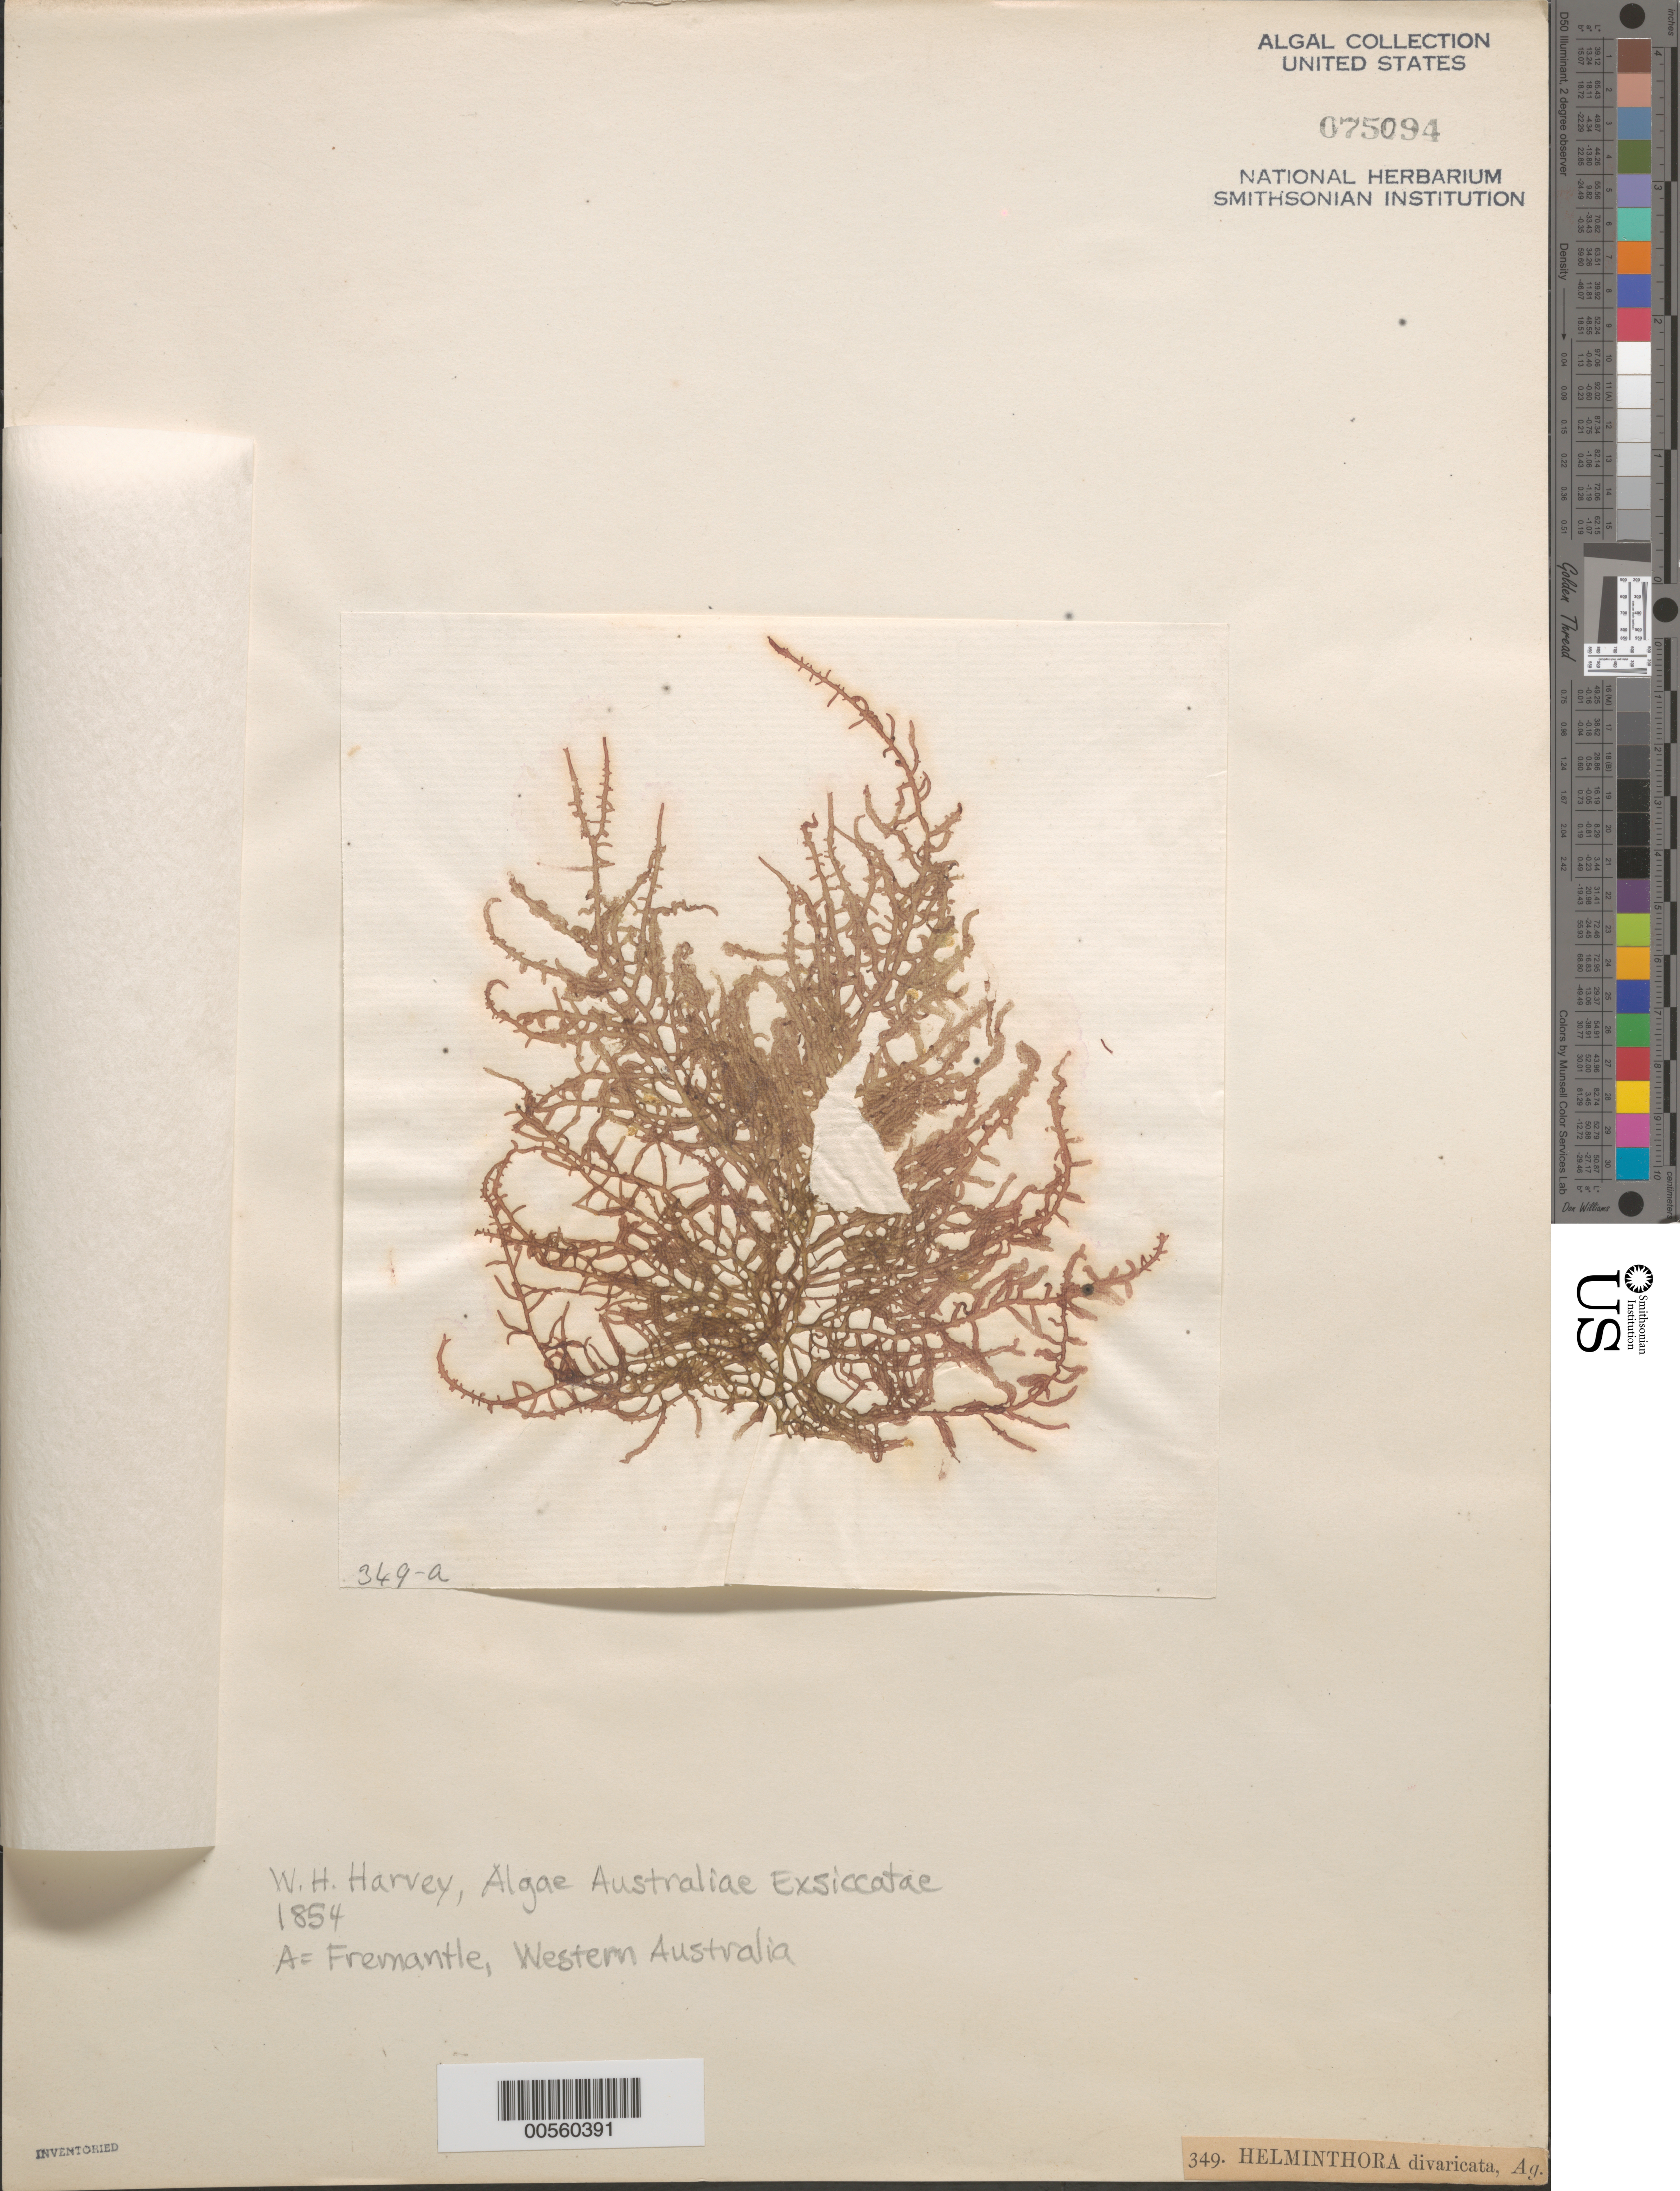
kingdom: Plantae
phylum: Rhodophyta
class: Florideophyceae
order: Nemaliales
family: Liagoraceae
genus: Helminthora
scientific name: Helminthora divaricata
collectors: W. Harvey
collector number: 349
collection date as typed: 1854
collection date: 1854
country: Australia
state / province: Western Australia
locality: Fremantle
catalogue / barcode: US 75094